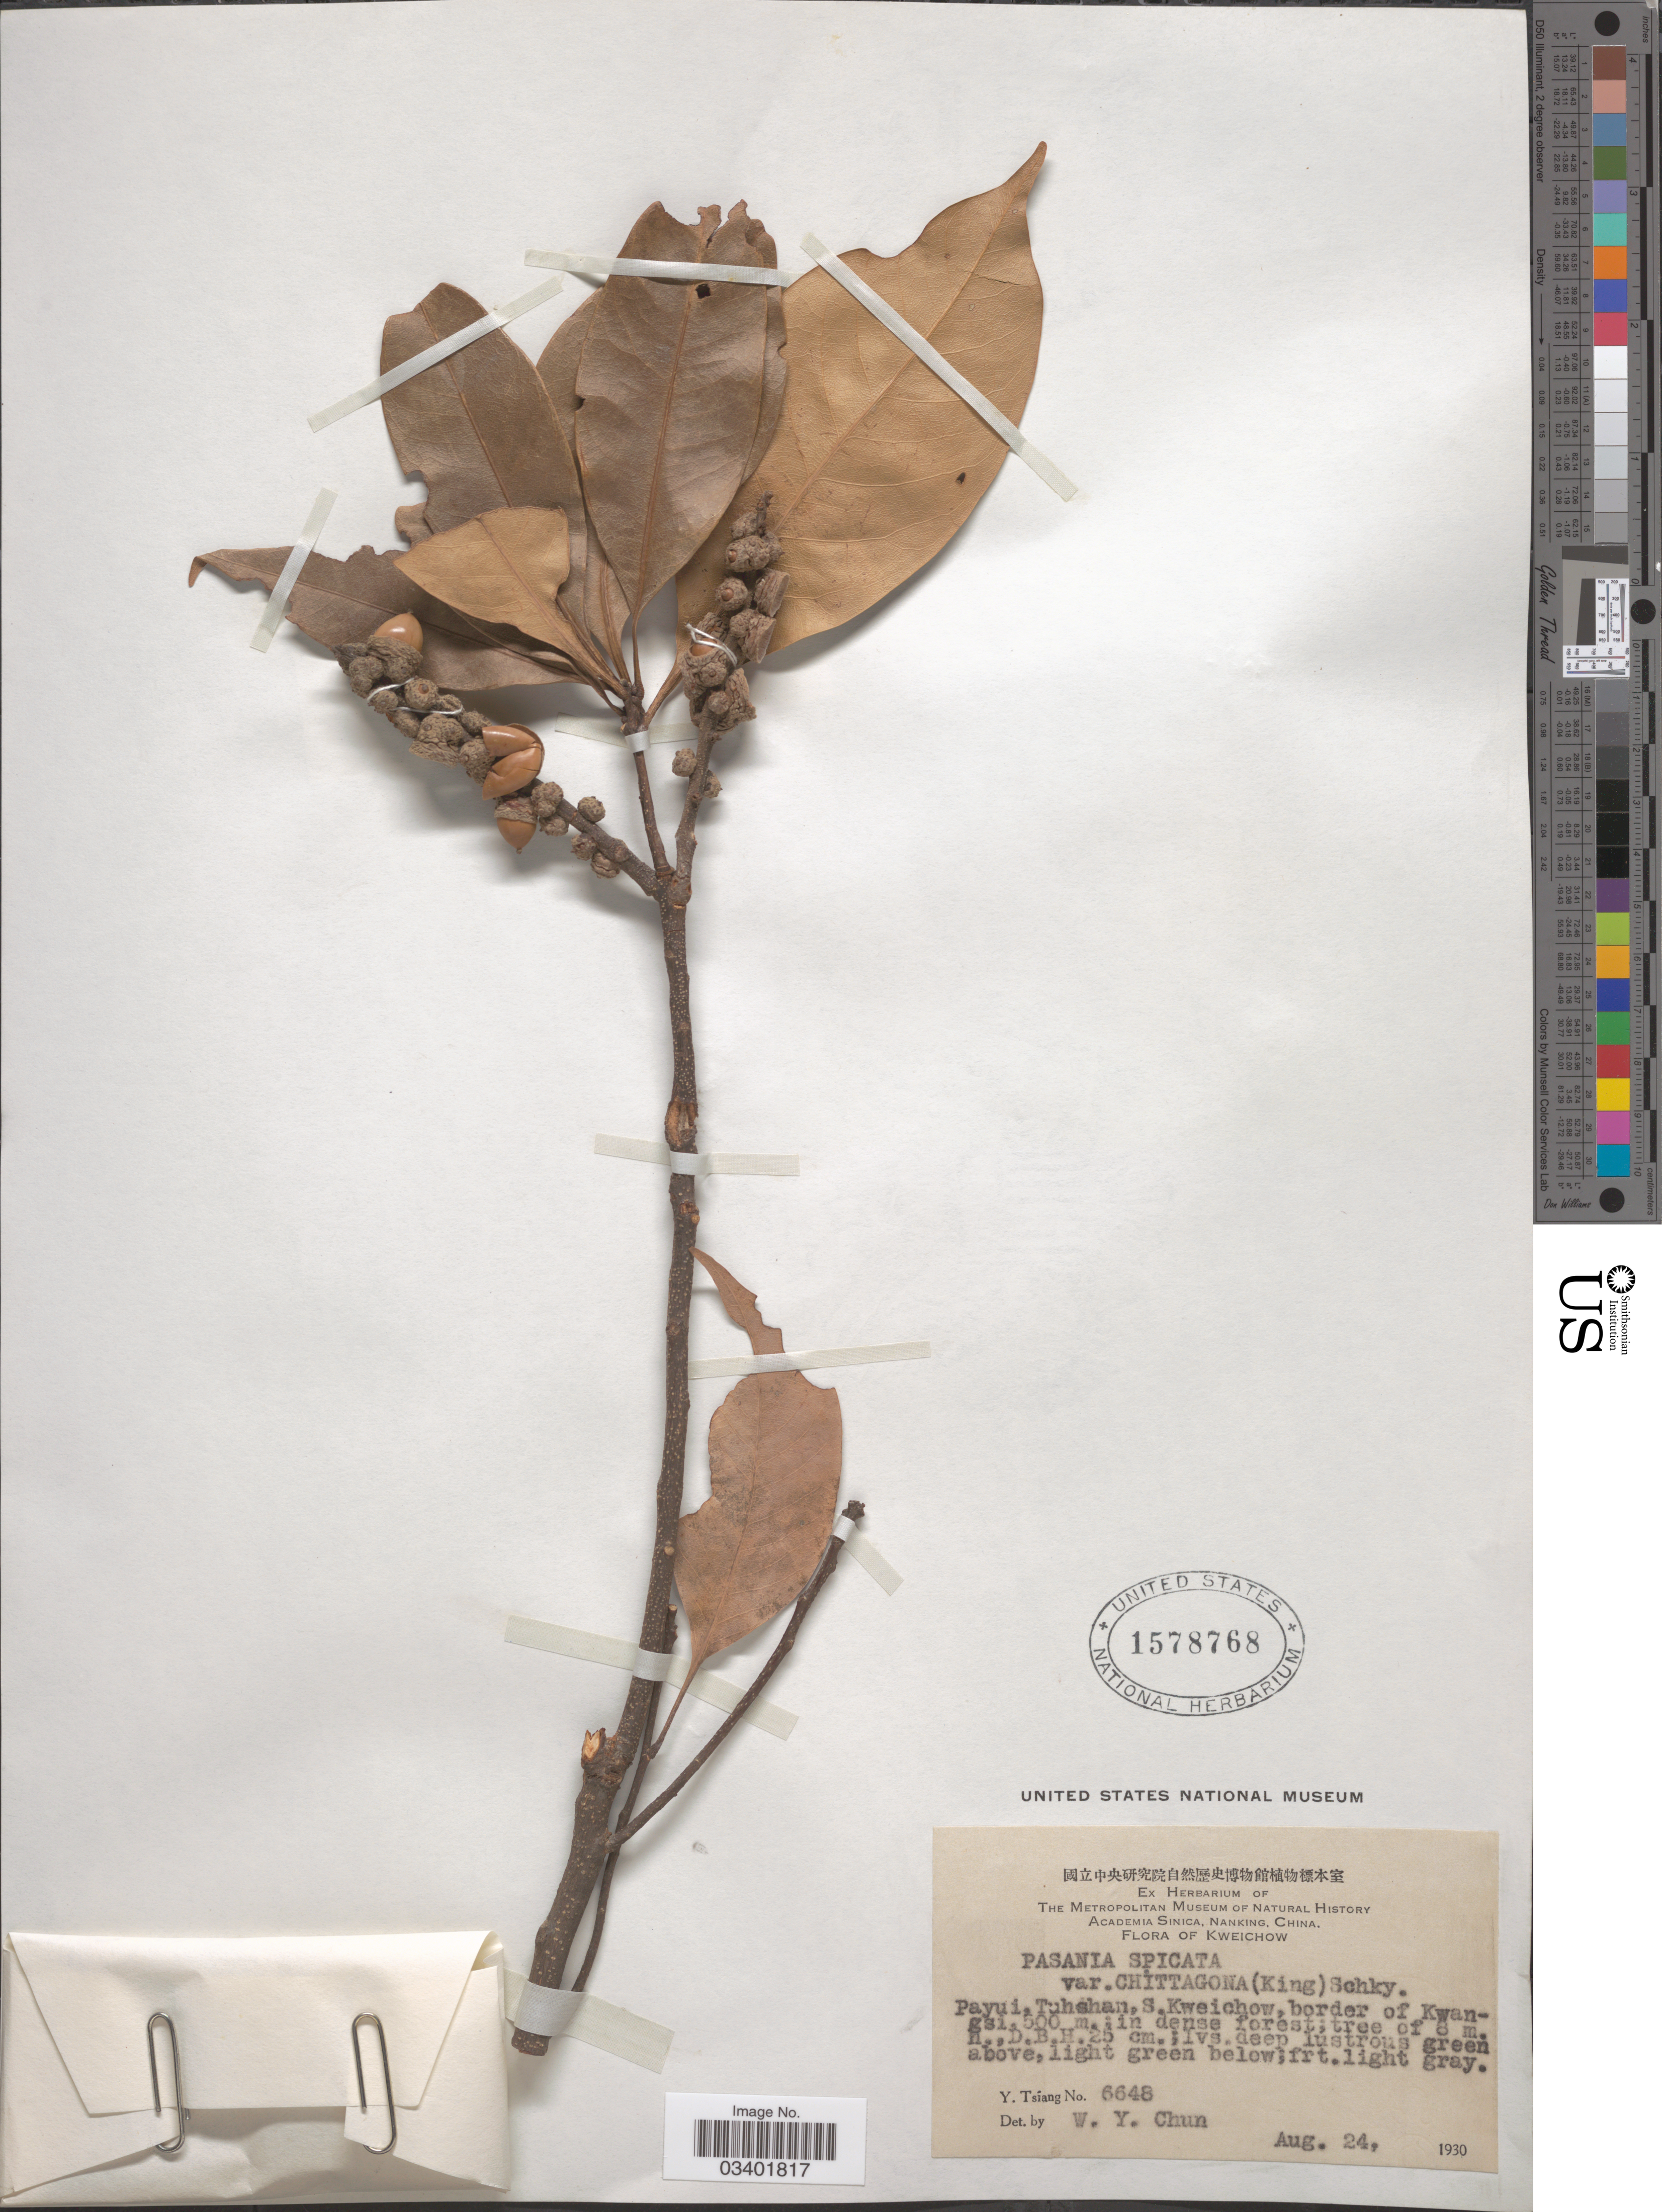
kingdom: Plantae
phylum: Tracheophyta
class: Magnoliopsida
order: Fagales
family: Fagaceae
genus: Lithocarpus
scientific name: Lithocarpus elegans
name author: (Blume) Hatus. ex Soepadmo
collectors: Y. Tsiang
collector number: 6648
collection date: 1930-08-24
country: China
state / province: Guizhou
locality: Kweichow, Payui, Tuhshan, S. Kweichow, border of Kwangsi.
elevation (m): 500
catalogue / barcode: US 1578768